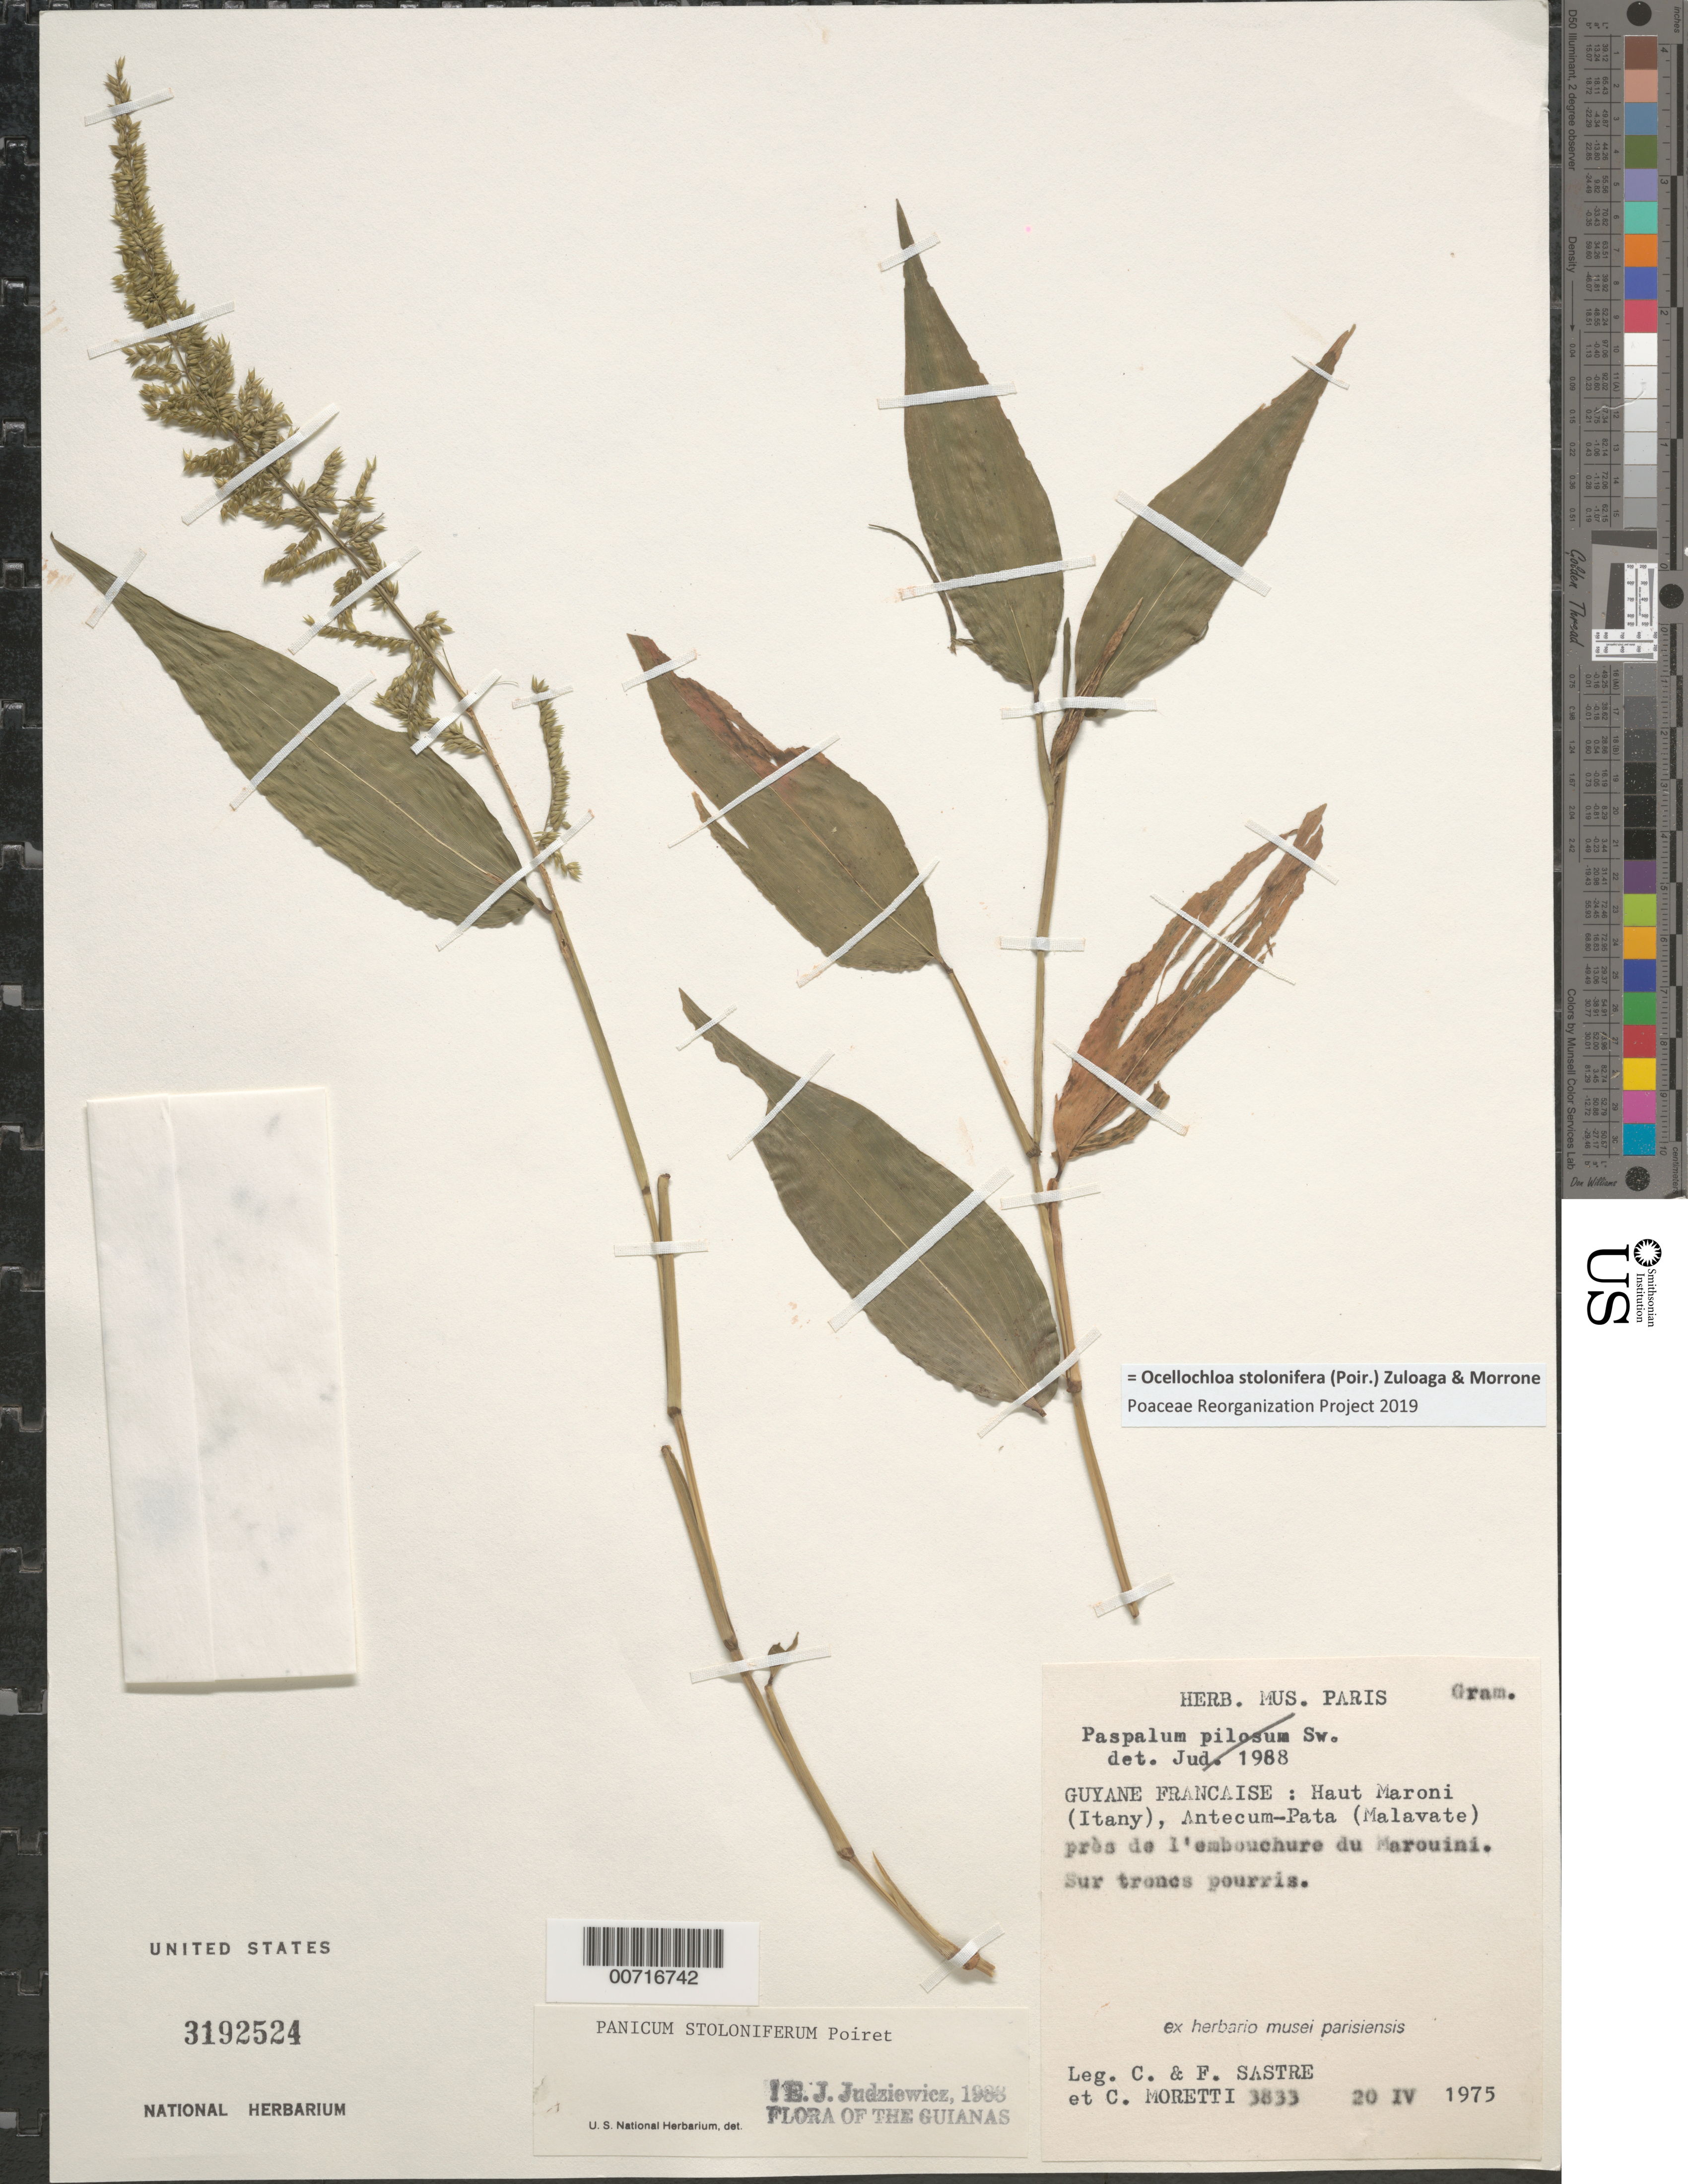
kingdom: Plantae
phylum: Tracheophyta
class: Liliopsida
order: Poales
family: Poaceae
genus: Panicum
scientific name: Panicum stoloniferum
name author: Poir.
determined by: Judziewicz, E. J.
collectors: C. H. L. Sastre, F. Sastre & C. Moretti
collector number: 3833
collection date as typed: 20-Apr-75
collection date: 1975-04-20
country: French Guiana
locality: Haut Maroni (Itany), Antecum-Pata (Malavate), près de l'embouchure du Marouini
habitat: On rotting trunks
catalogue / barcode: US 3192524